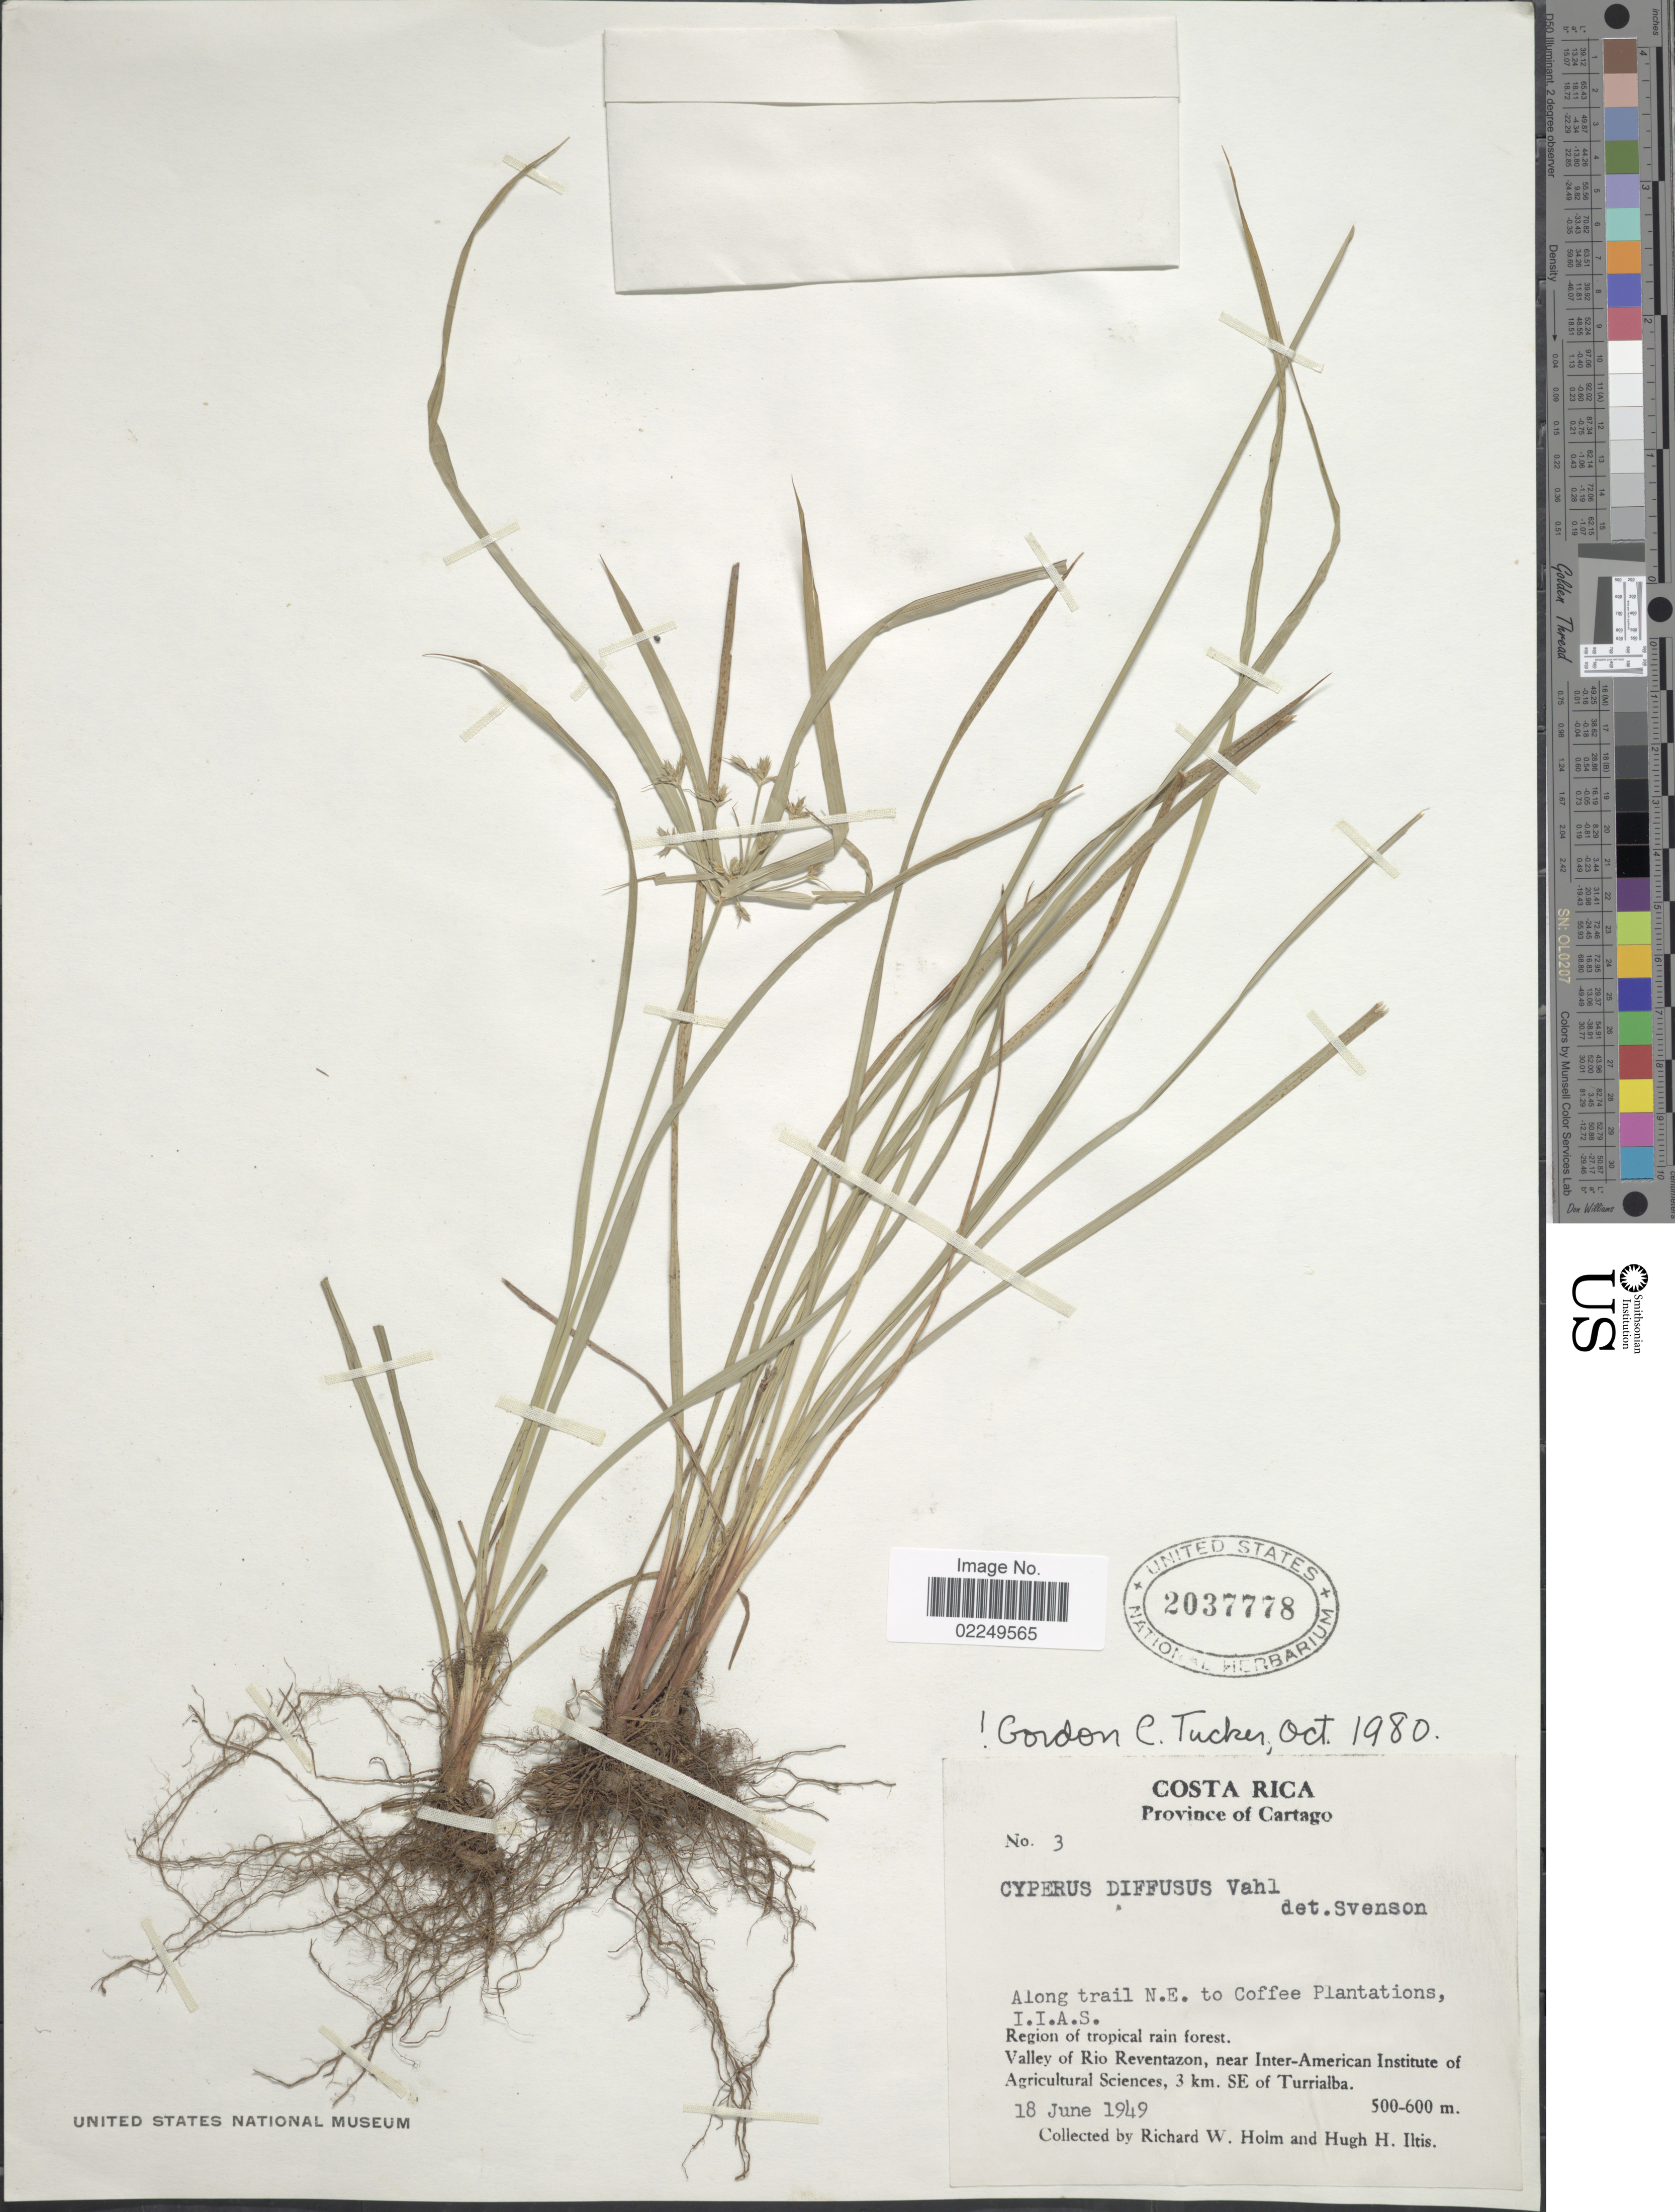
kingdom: Plantae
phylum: Tracheophyta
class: Liliopsida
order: Poales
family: Cyperaceae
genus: Cyperus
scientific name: Cyperus laxus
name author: Lam.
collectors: R. W. Holm & H. H. Iltis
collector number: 3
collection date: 1949-06-18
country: Costa Rica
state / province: Cartago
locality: Province of Cartago, Regio of tropical rain forest, Valley of Rio Reventazon, near Inter-American Instituto of Agricultural Science, 3 km. SE of Turrialba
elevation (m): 500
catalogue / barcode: US 2037778